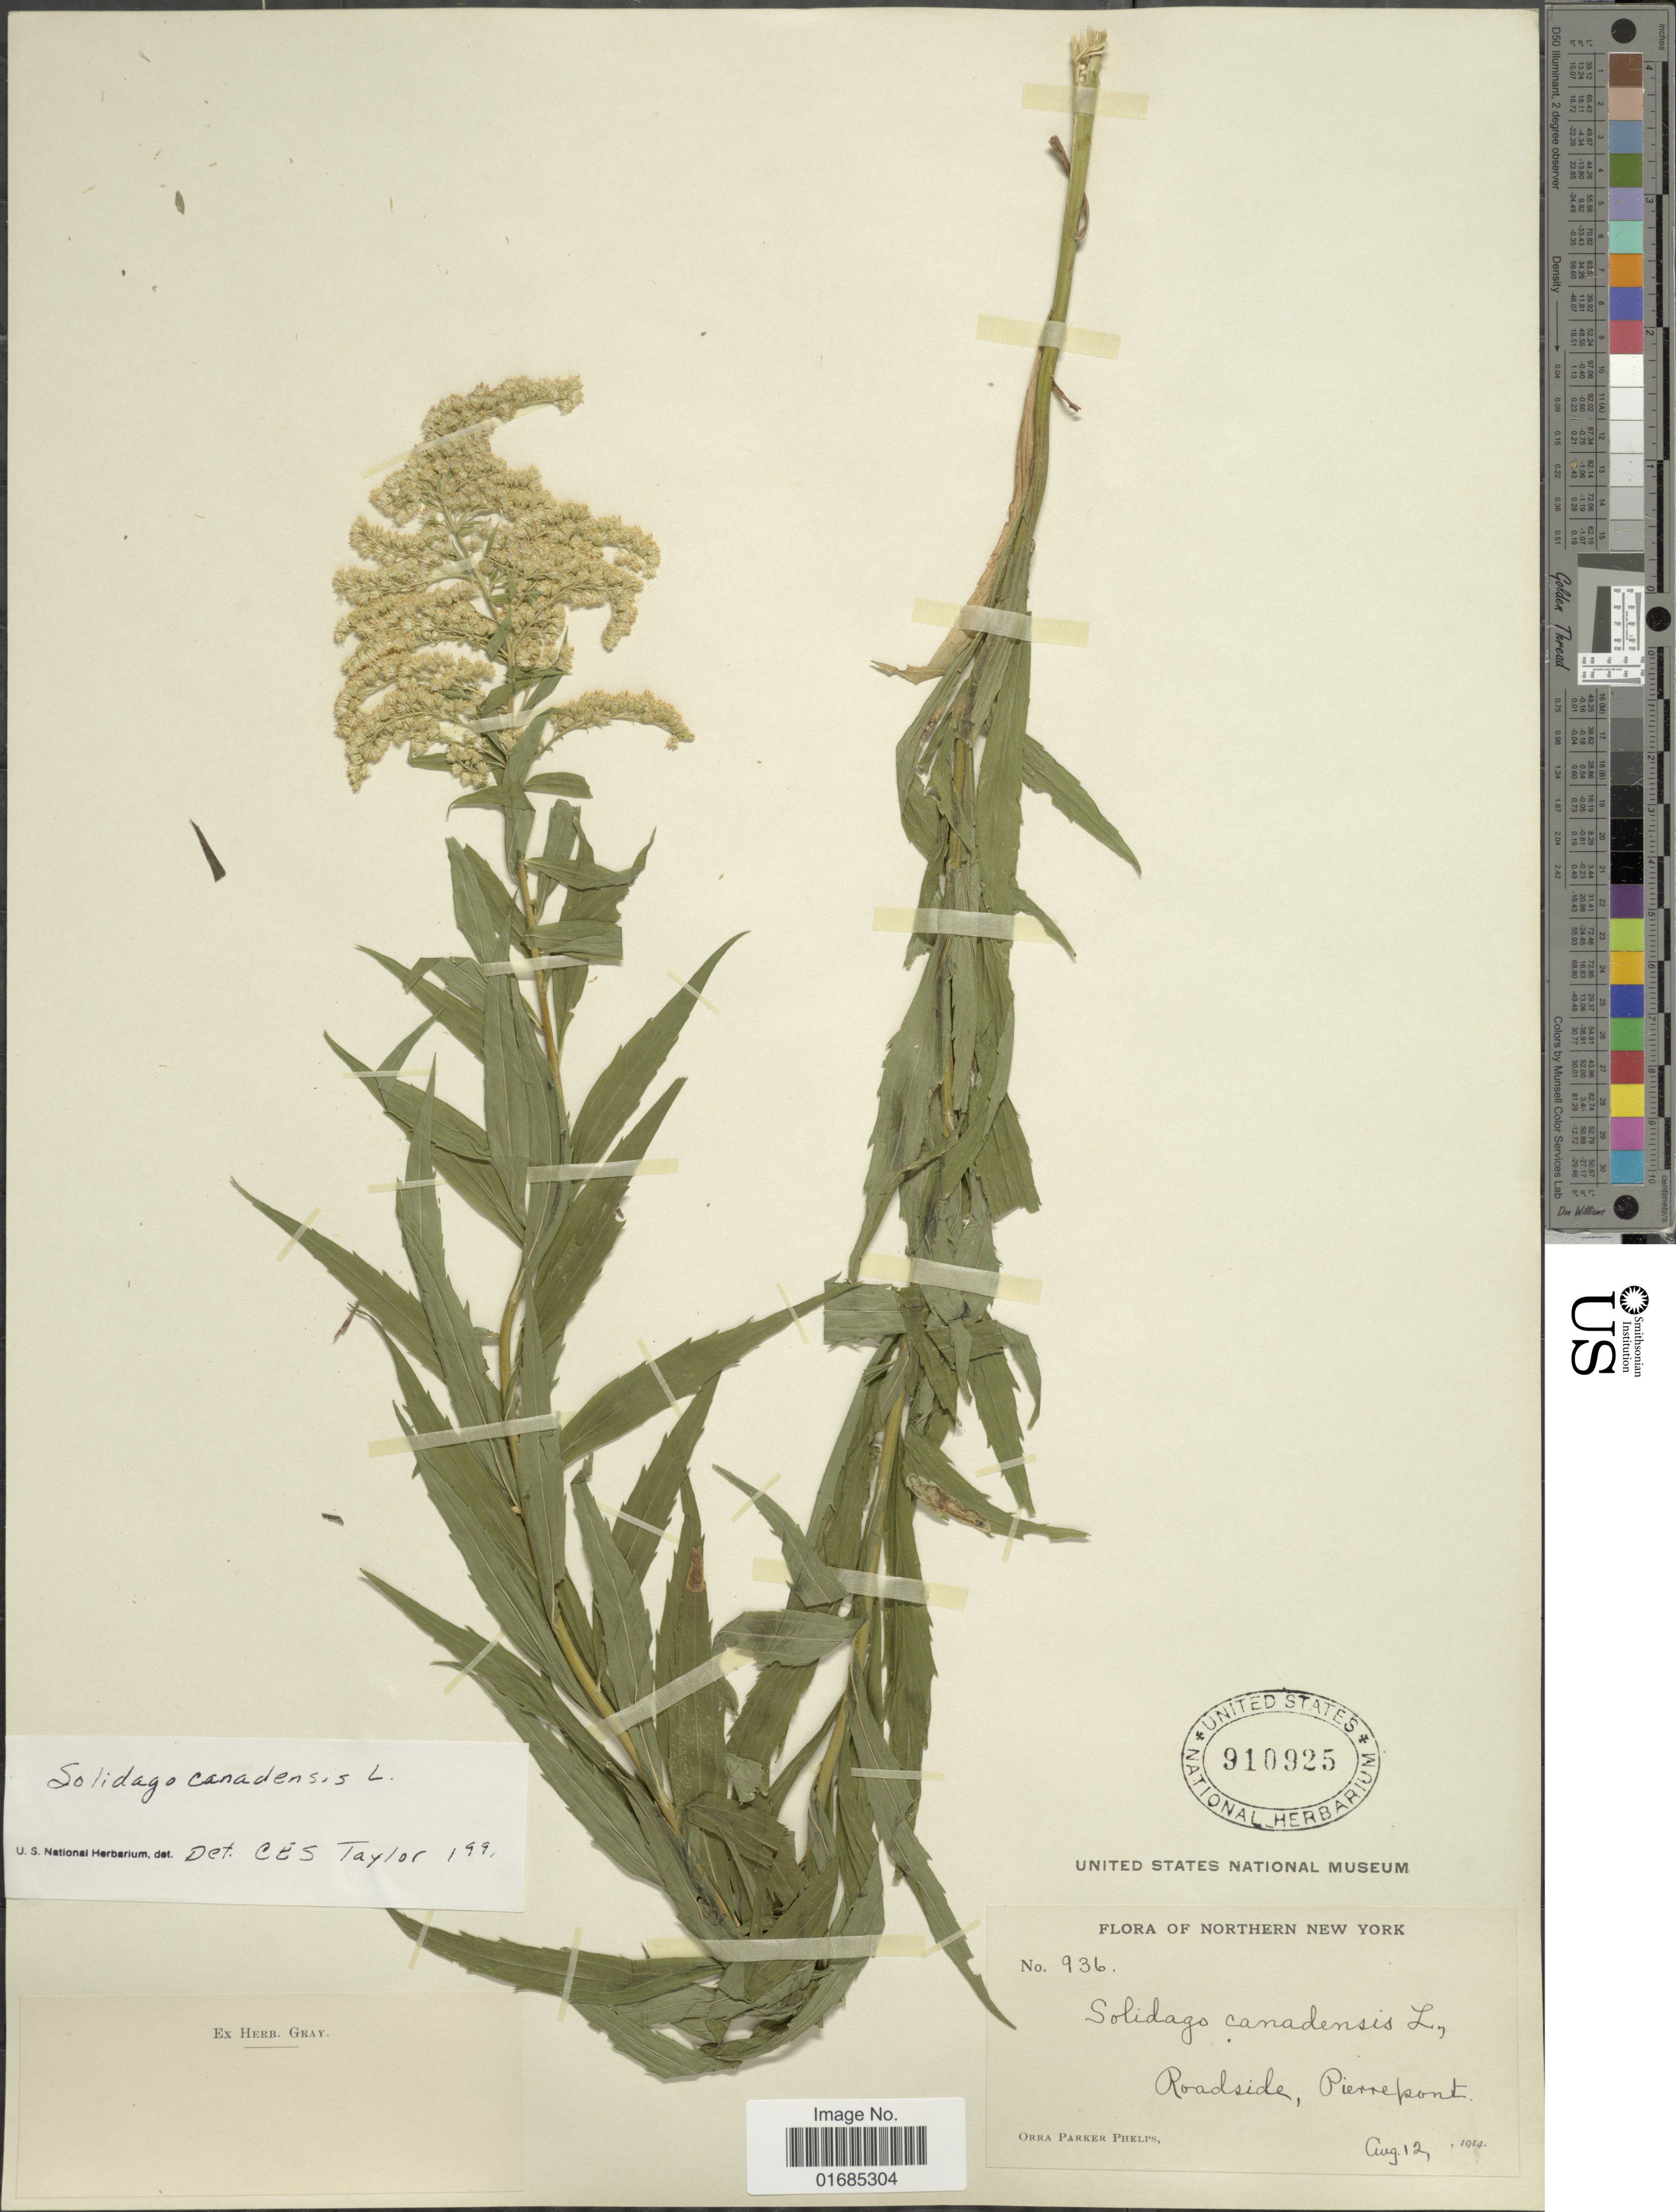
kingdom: Plantae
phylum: Tracheophyta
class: Magnoliopsida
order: Asterales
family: Asteraceae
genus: Solidago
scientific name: Solidago canadensis var. canadensis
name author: L.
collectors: O. P. Phelps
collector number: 936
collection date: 1914-08-12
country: United States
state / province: New York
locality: Northern New York, Roadside, Pierrepont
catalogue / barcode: US 910925